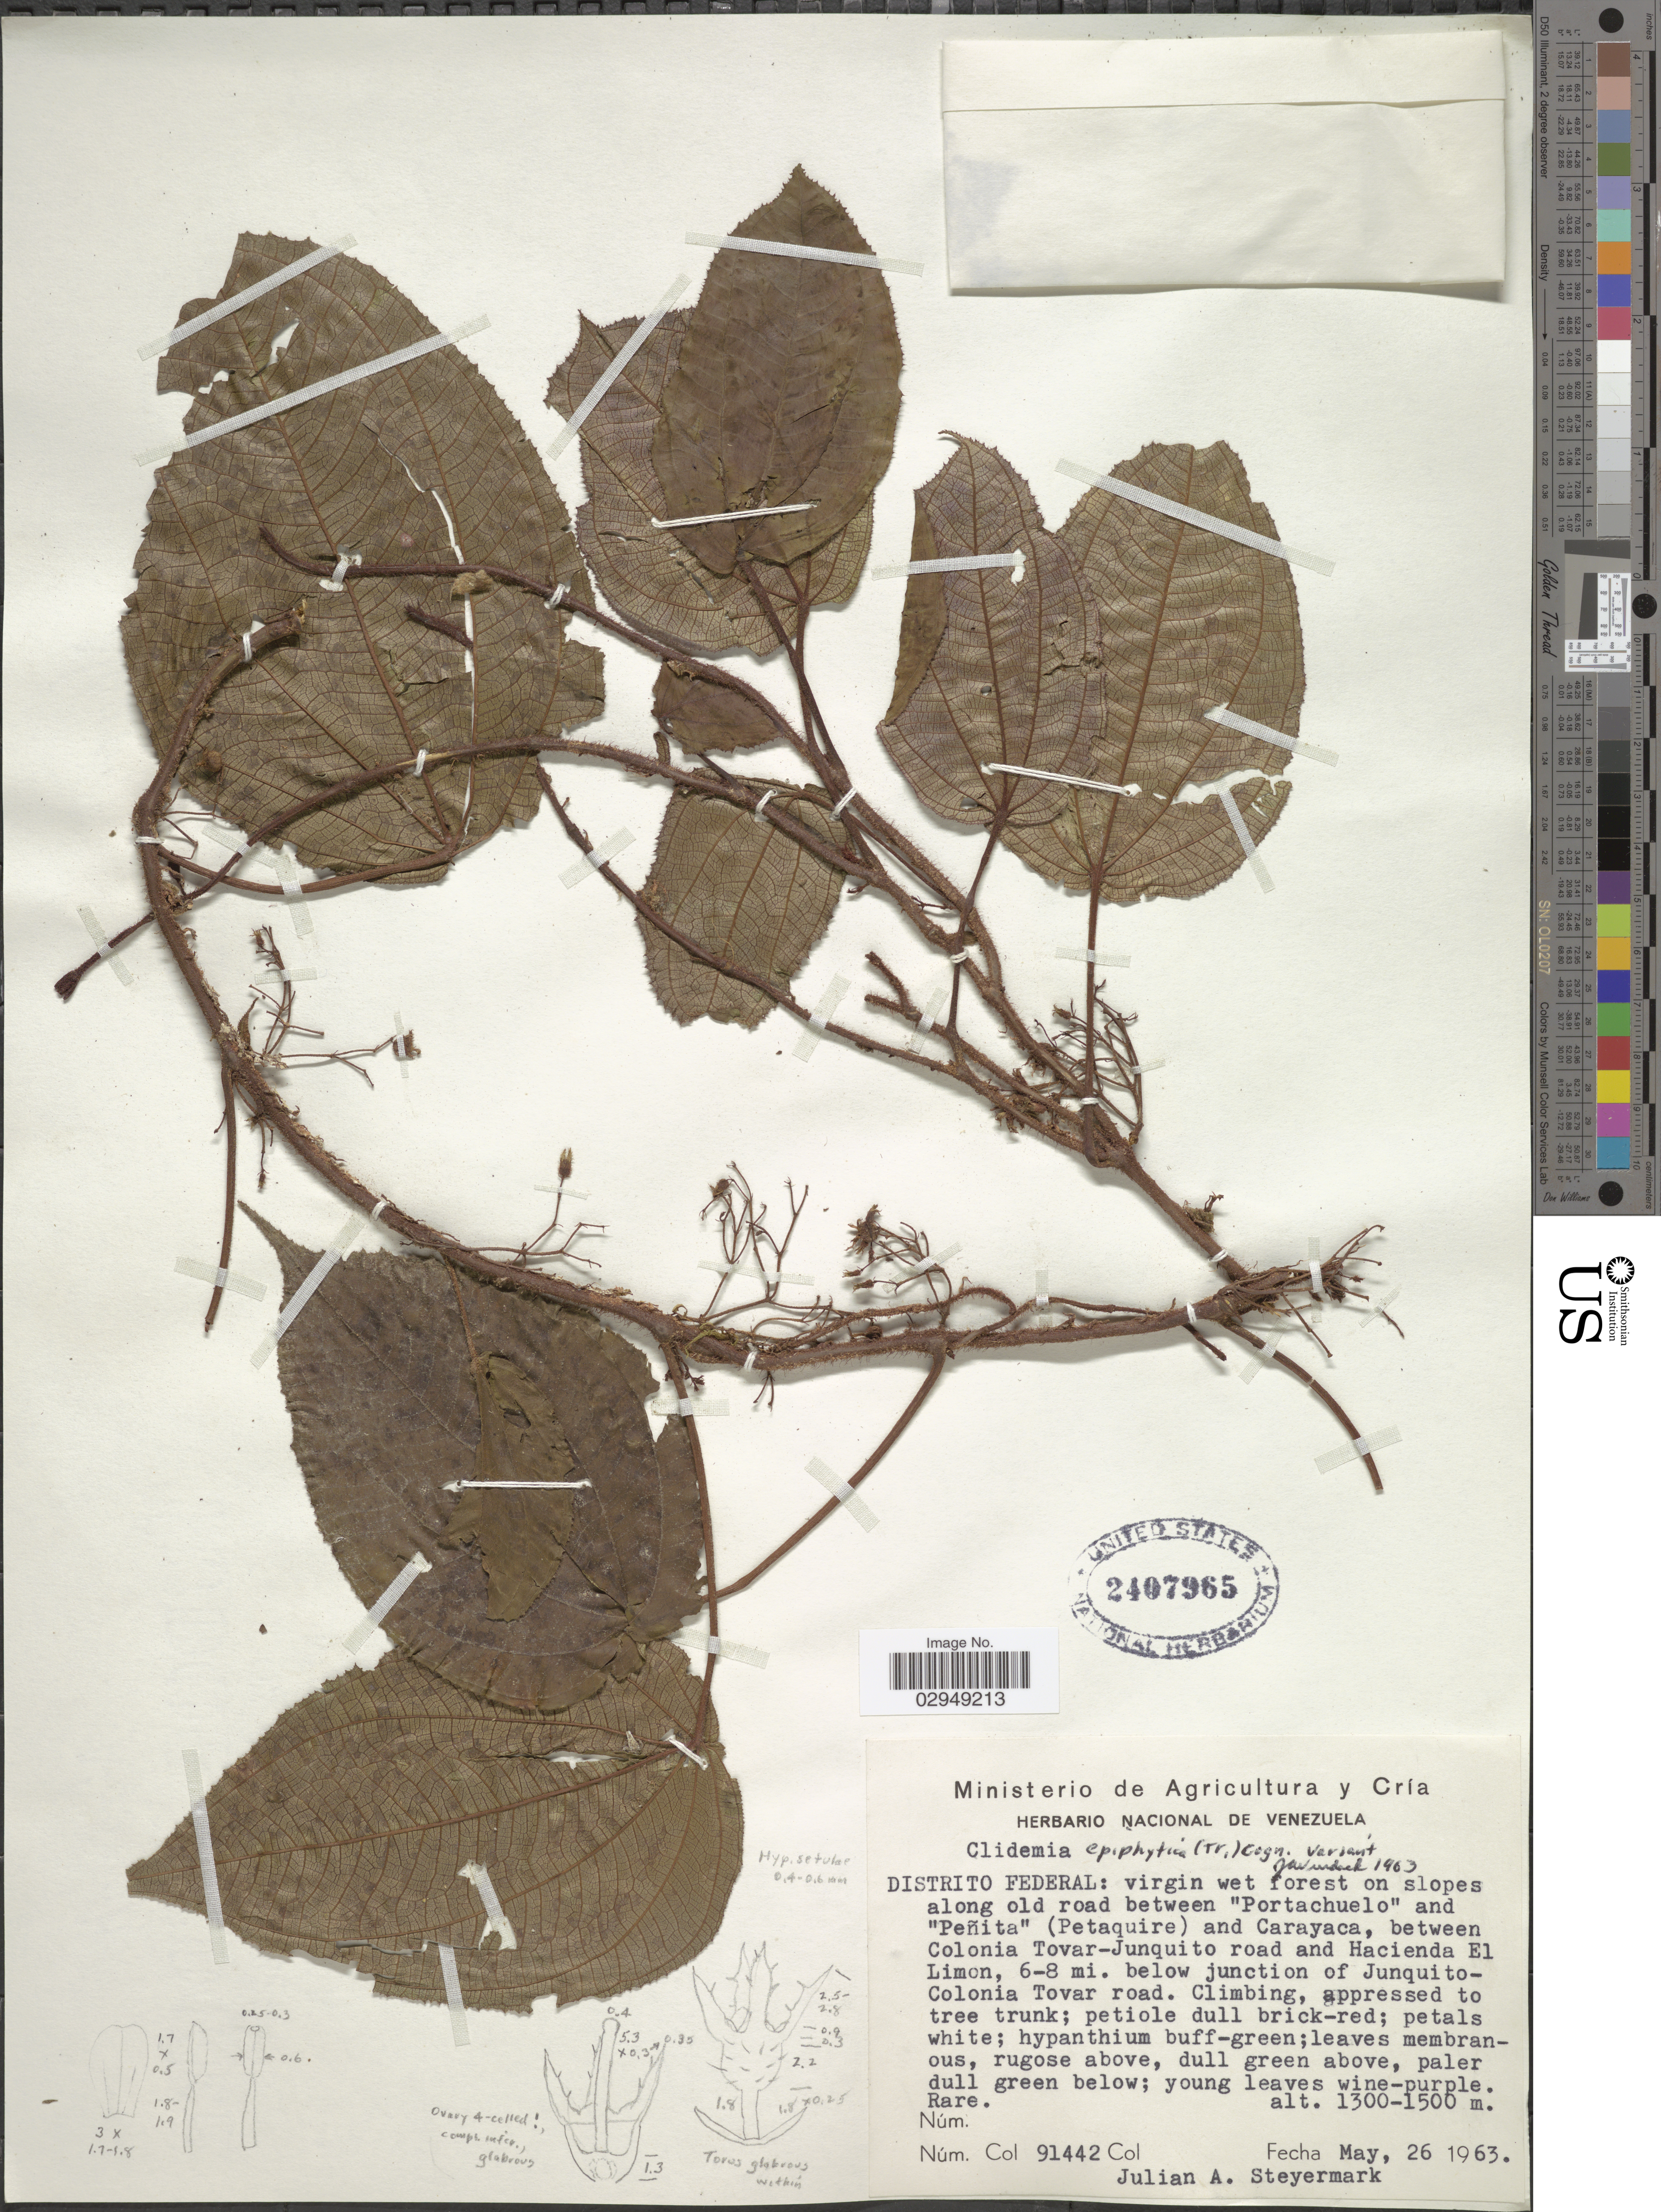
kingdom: Plantae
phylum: Tracheophyta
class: Magnoliopsida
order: Myrtales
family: Melastomataceae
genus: Clidemia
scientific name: Clidemia epiphytica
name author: (Triana) Cogn.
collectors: J. Steyermark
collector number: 91442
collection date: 1963-05-26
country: Venezuela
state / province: Distrito Federal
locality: Distrito Federal, virgin wet forest on slopes along old road between "Portachuelo"and "Peñita" (Petaquire) and Carayaca, between Colonia Tovar-Junquito road and Hacienda El Limon, 6-8 mi. below junction of Junquito-Colonia Tovar road.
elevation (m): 1300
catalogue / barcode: US 2407965